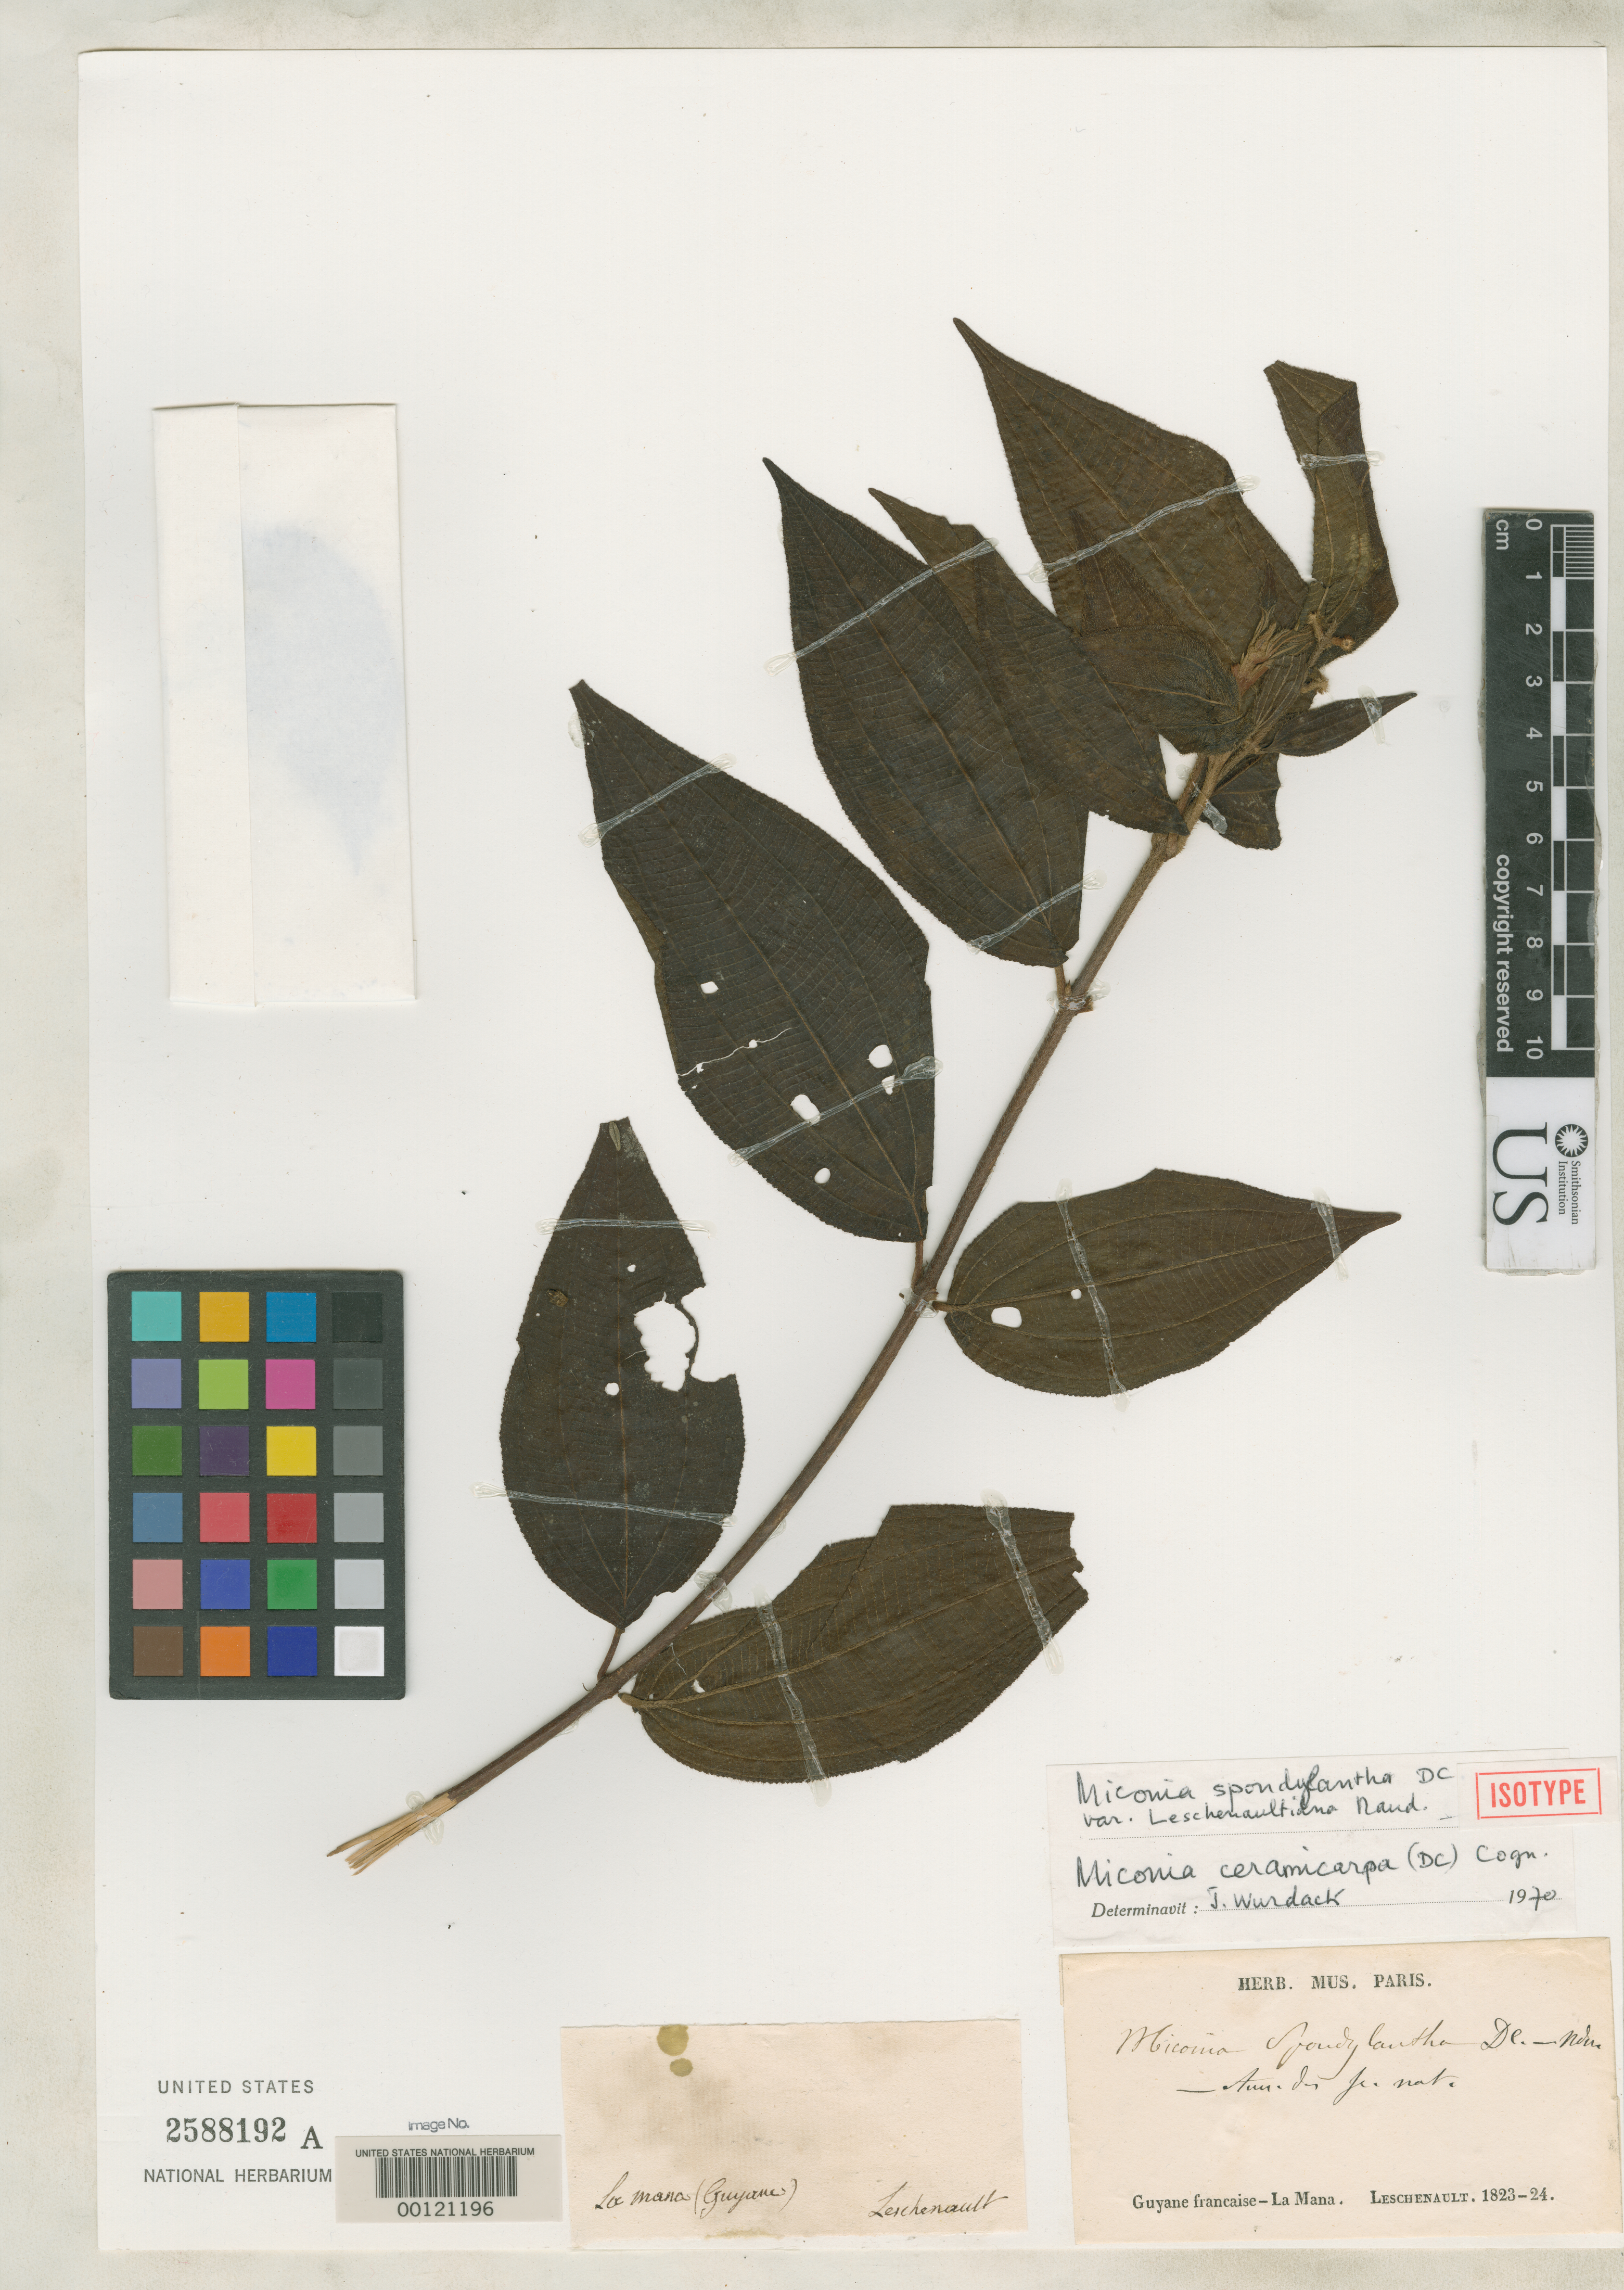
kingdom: Plantae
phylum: Tracheophyta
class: Magnoliopsida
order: Myrtales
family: Melastomataceae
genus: Miconia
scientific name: Miconia spondylantha var. leschenaultiana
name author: Naudin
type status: Isotype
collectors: J. Leschenault de la Tour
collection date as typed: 1823 to -- --- 1824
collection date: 1823/1824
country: French Guiana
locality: La Mana.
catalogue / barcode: US 2588192A